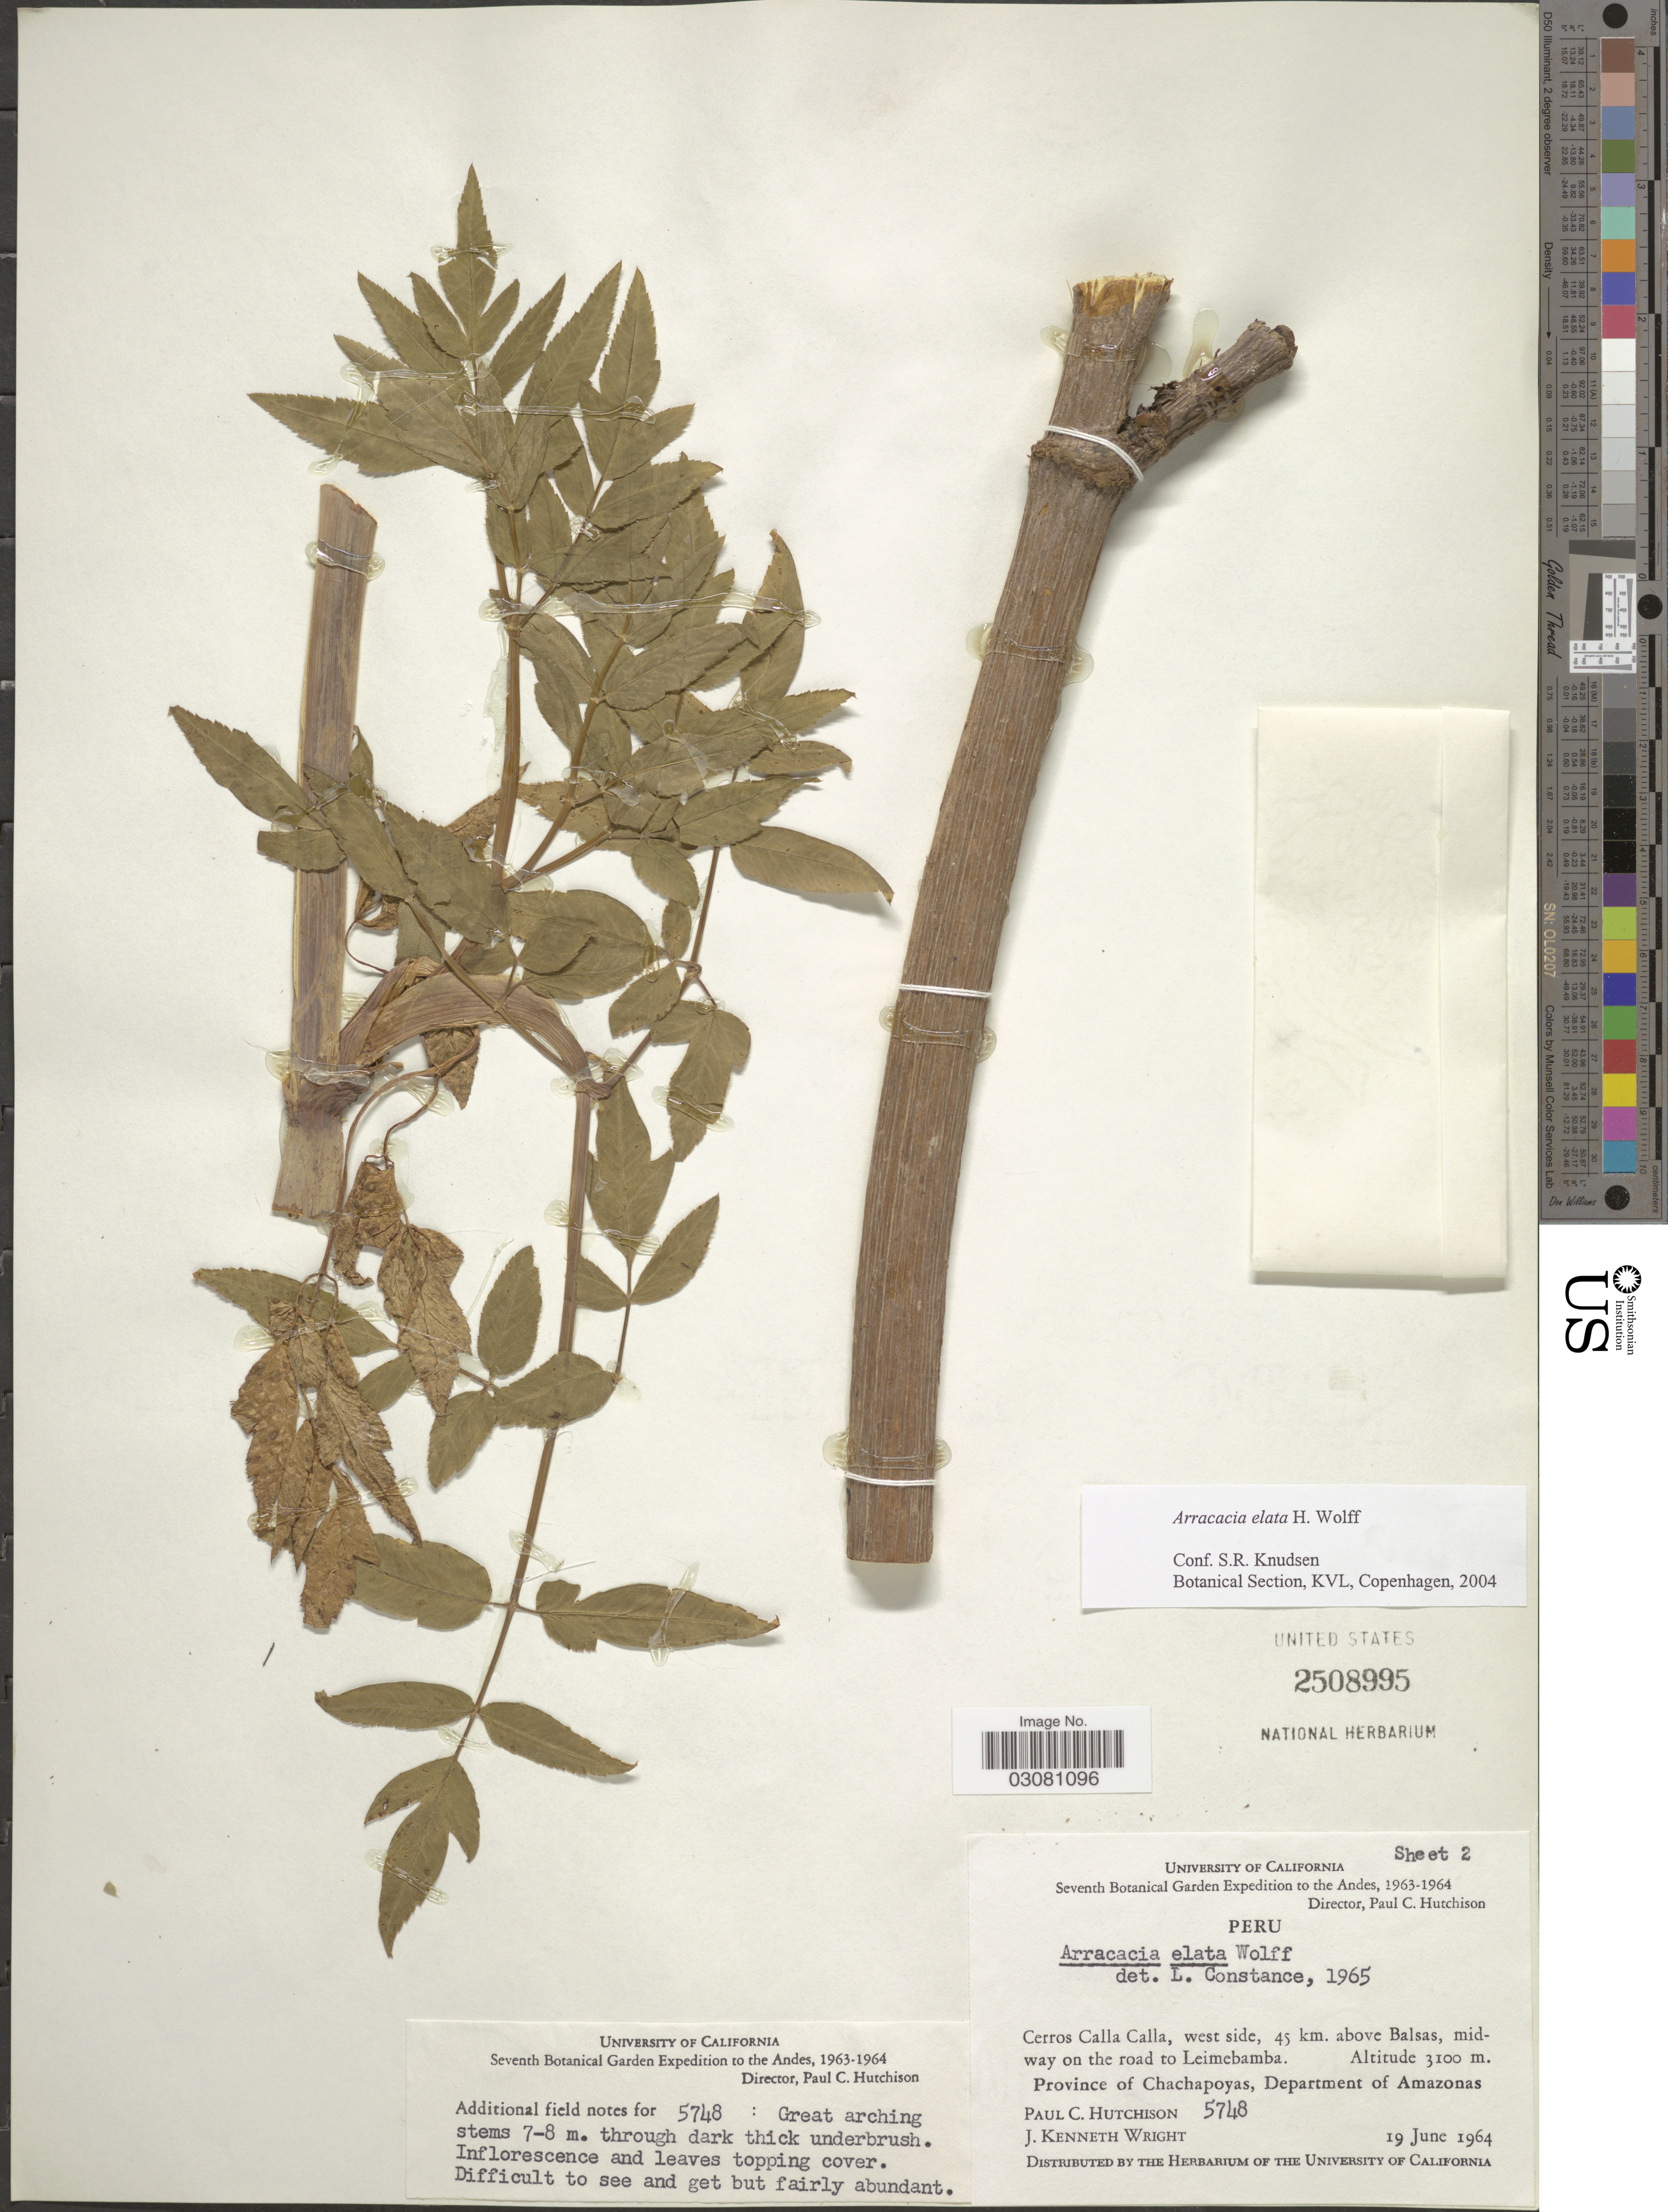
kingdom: Plantae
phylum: Tracheophyta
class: Magnoliopsida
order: Apiales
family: Apiaceae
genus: Arracacia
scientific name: Arracacia elata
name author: H. Wolff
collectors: P. C. Hutchison & J. K. Wright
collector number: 5748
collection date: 1964-06-19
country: Peru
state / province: Amazonas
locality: Andes. Cerros Calla Calla, west side, 45 km. above Balsas, midway on the road to Leimebamba. Province of Chachapoyas, Department of Amazonas.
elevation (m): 3100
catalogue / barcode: US 2508995